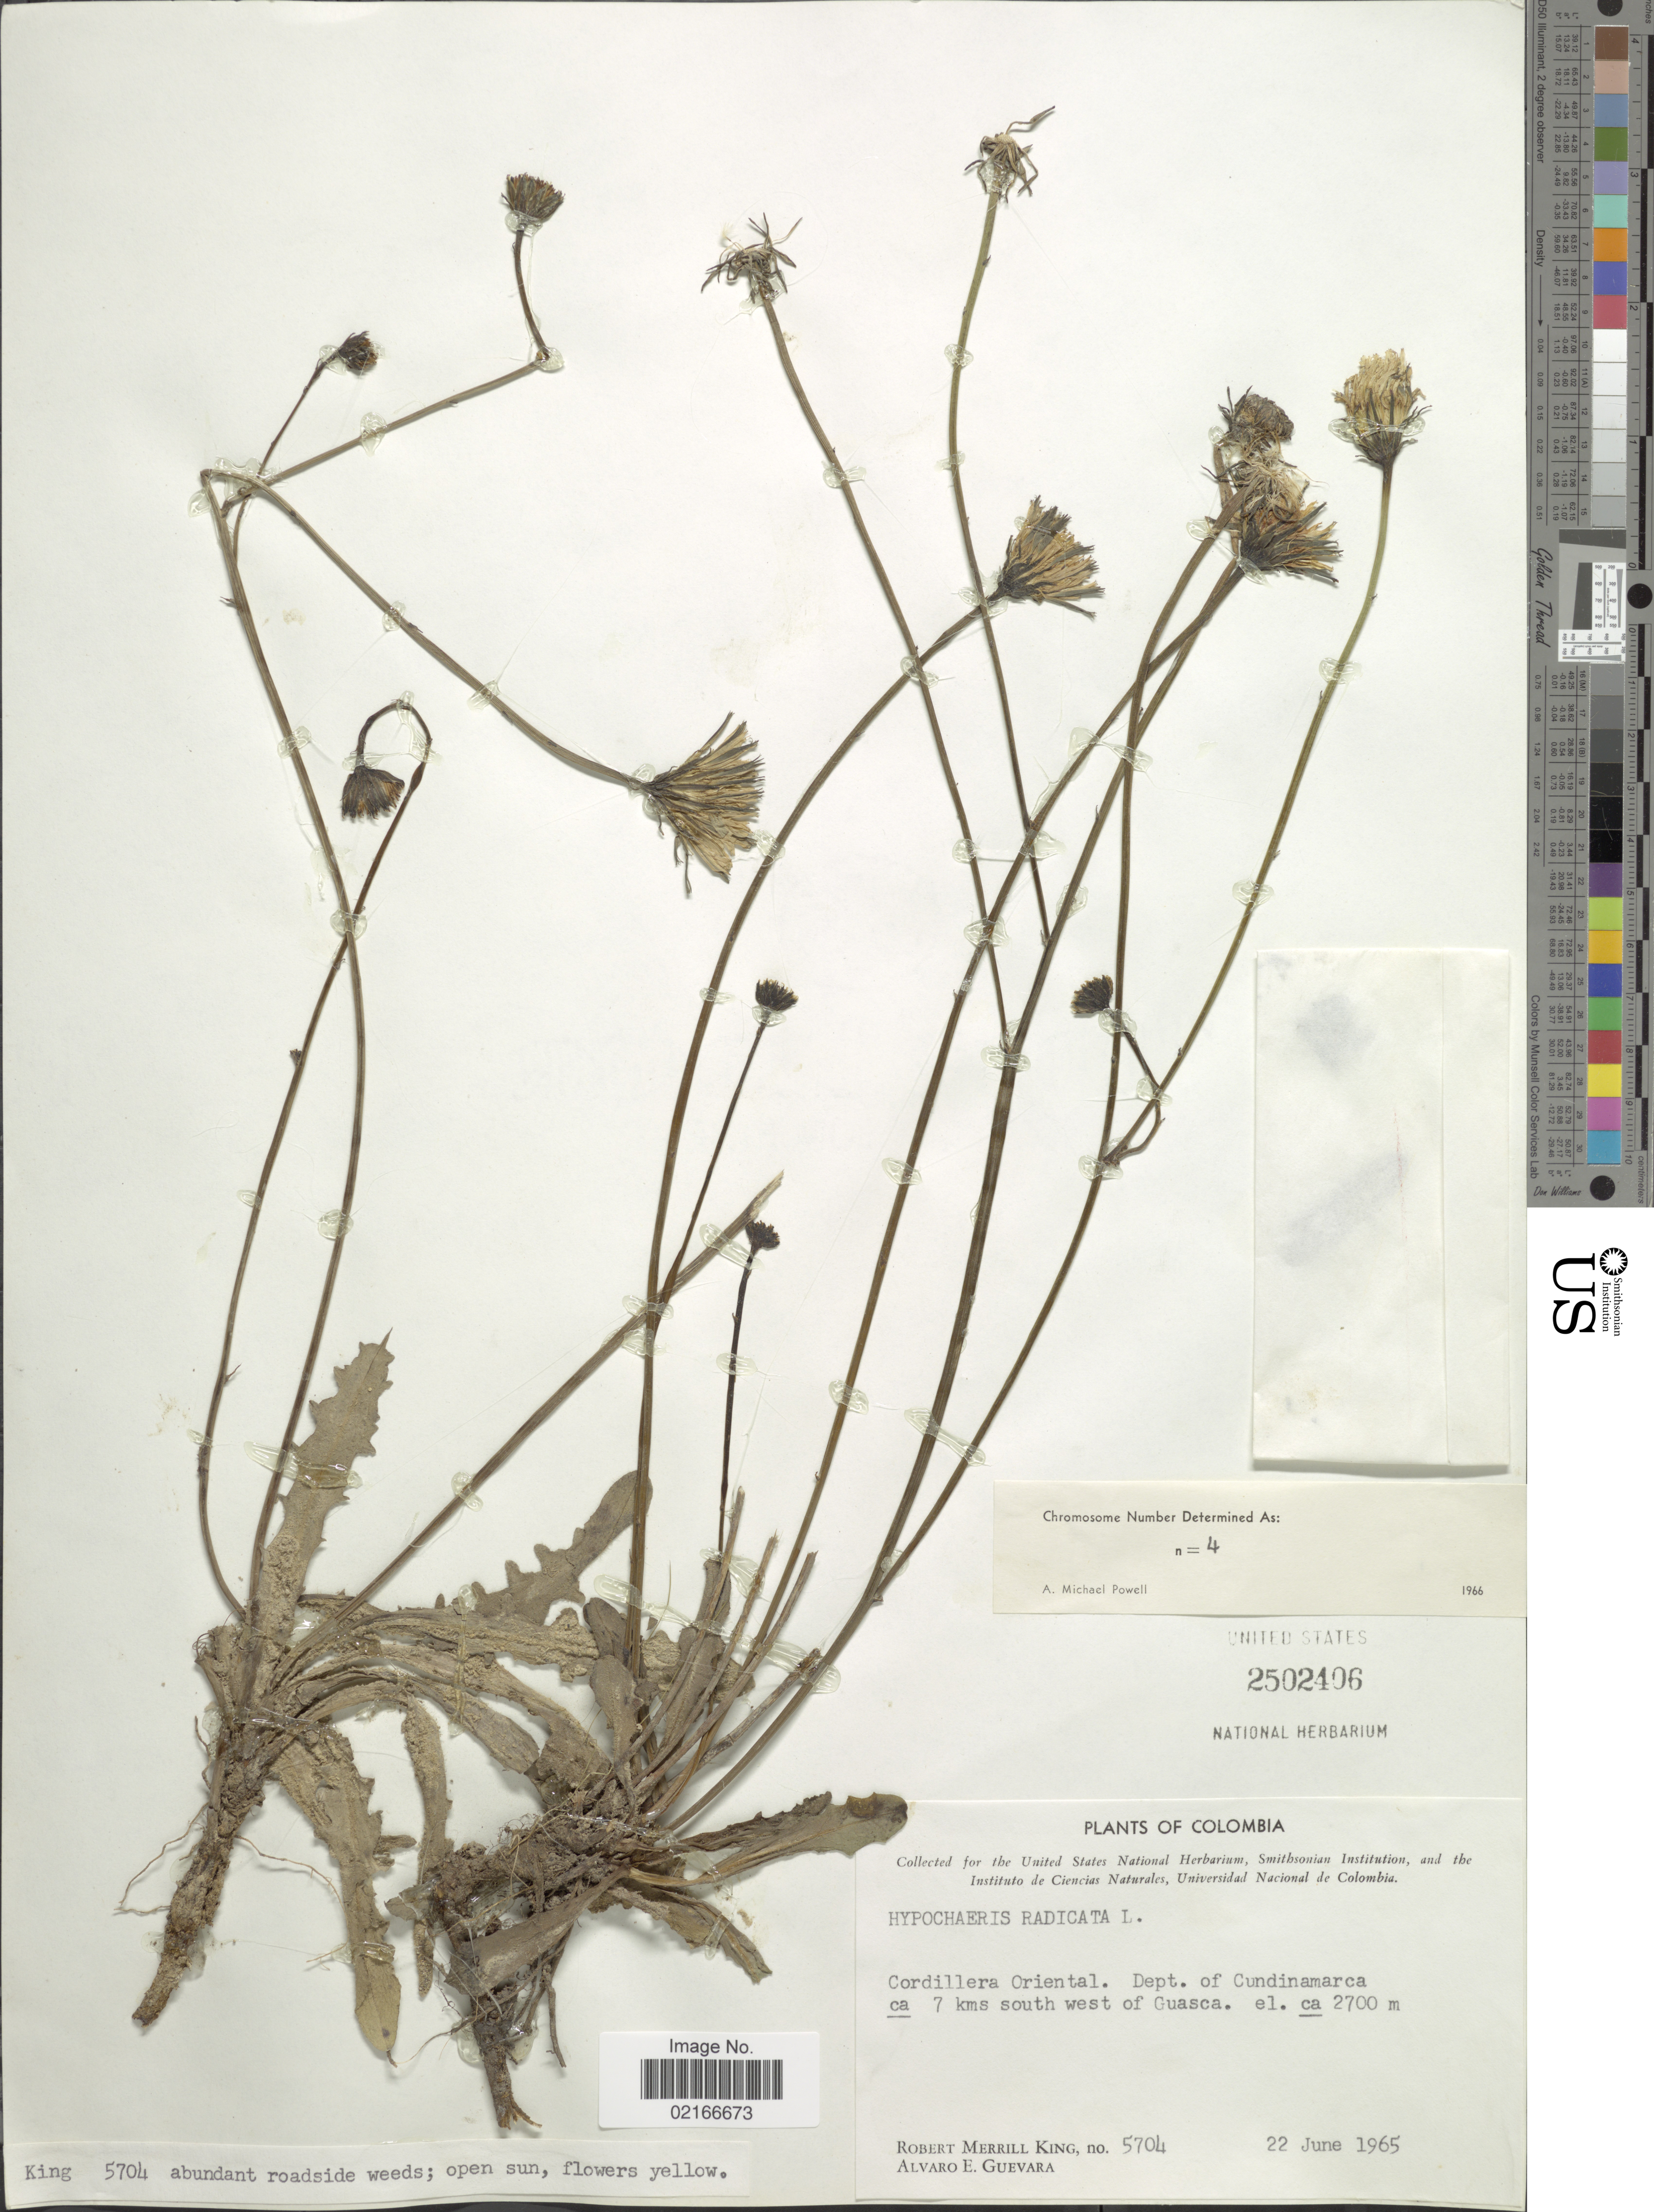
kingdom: Plantae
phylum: Tracheophyta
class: Magnoliopsida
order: Asterales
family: Asteraceae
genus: Hypochaeris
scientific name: Hypochaeris radicata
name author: L.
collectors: R. M. King & A. E. Guevara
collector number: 5704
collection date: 1965-06-22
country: Colombia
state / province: Cundinamarca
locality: Cordillera Oriental. ca 7 kms south west of Guasca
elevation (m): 2700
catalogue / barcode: US 2502406